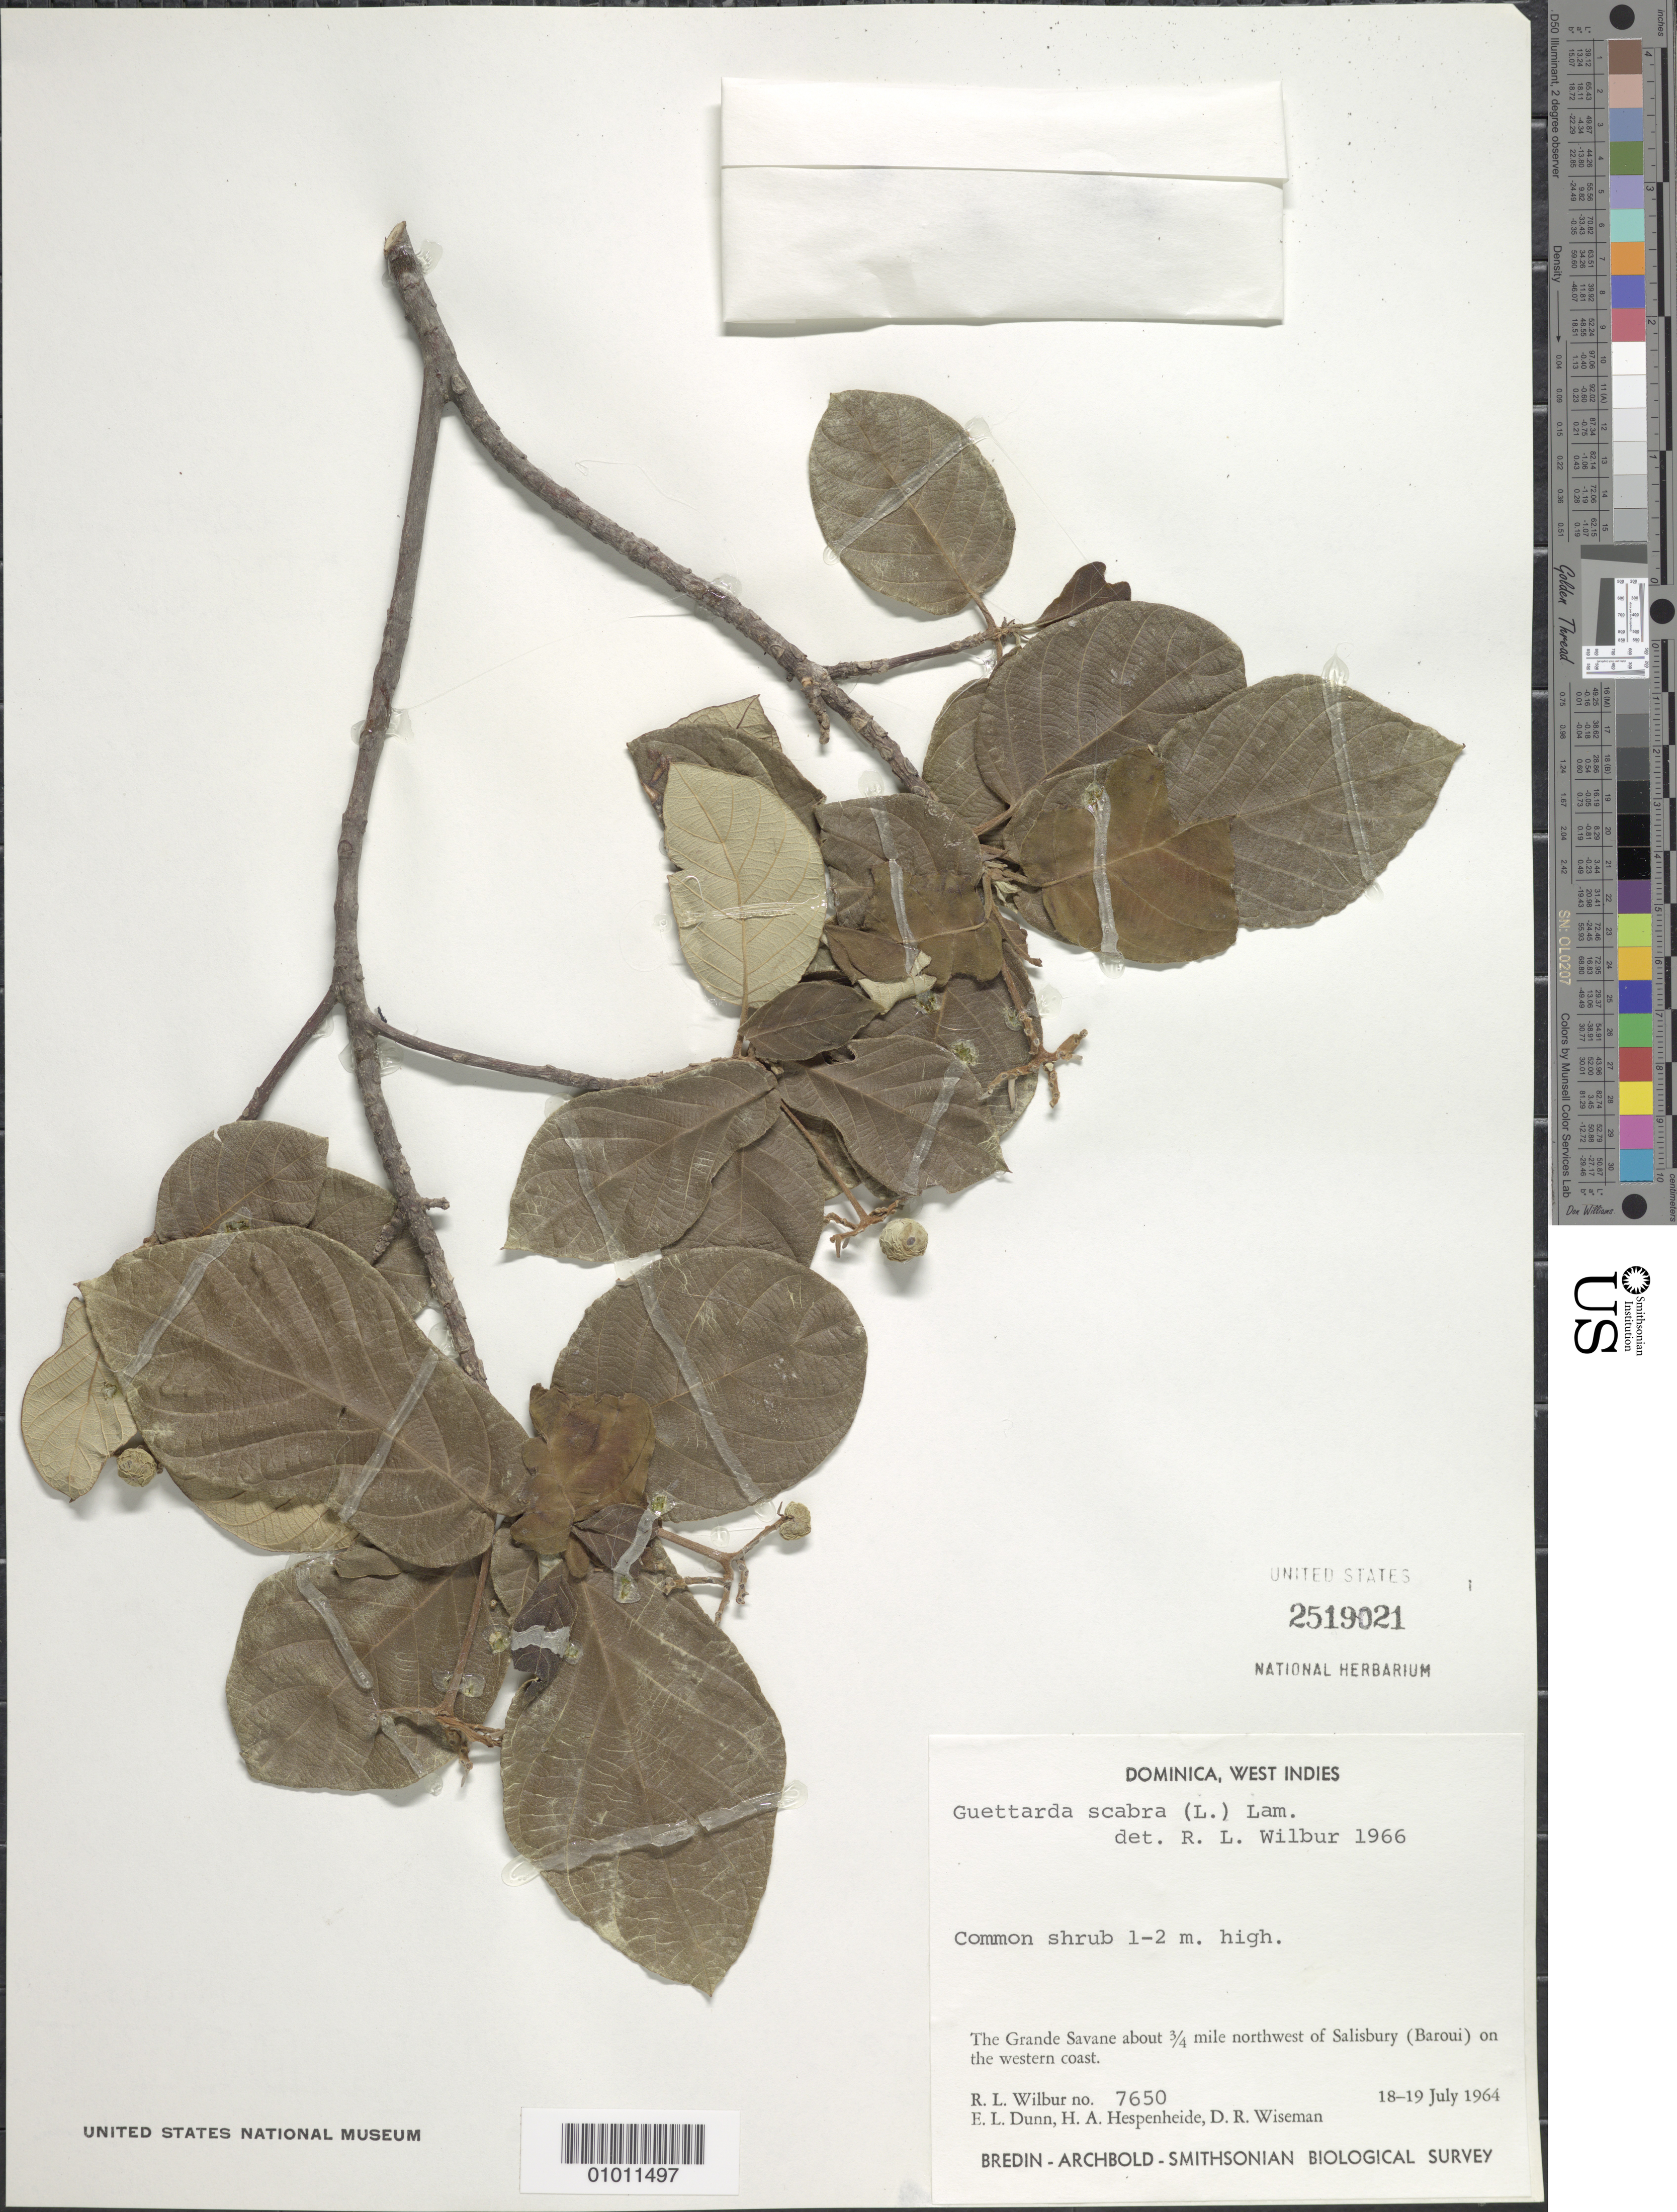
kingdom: Plantae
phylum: Tracheophyta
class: Magnoliopsida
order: Gentianales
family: Rubiaceae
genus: Guettarda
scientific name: Guettarda scabra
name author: (L.) Vent.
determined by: Wilbur, R. L.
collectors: R. L. Wilbur, E. Dunn, H. A. Hespenheide & D. R. Wiseman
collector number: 7650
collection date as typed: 18 Jul 1964 to 19 Jul 1964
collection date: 1964-07-18/1964-07-19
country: Dominica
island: Dominica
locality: Grande Savane, about 3/4 mile northwest of Salisbury (Baroui) on the western coast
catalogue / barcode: US 2519021